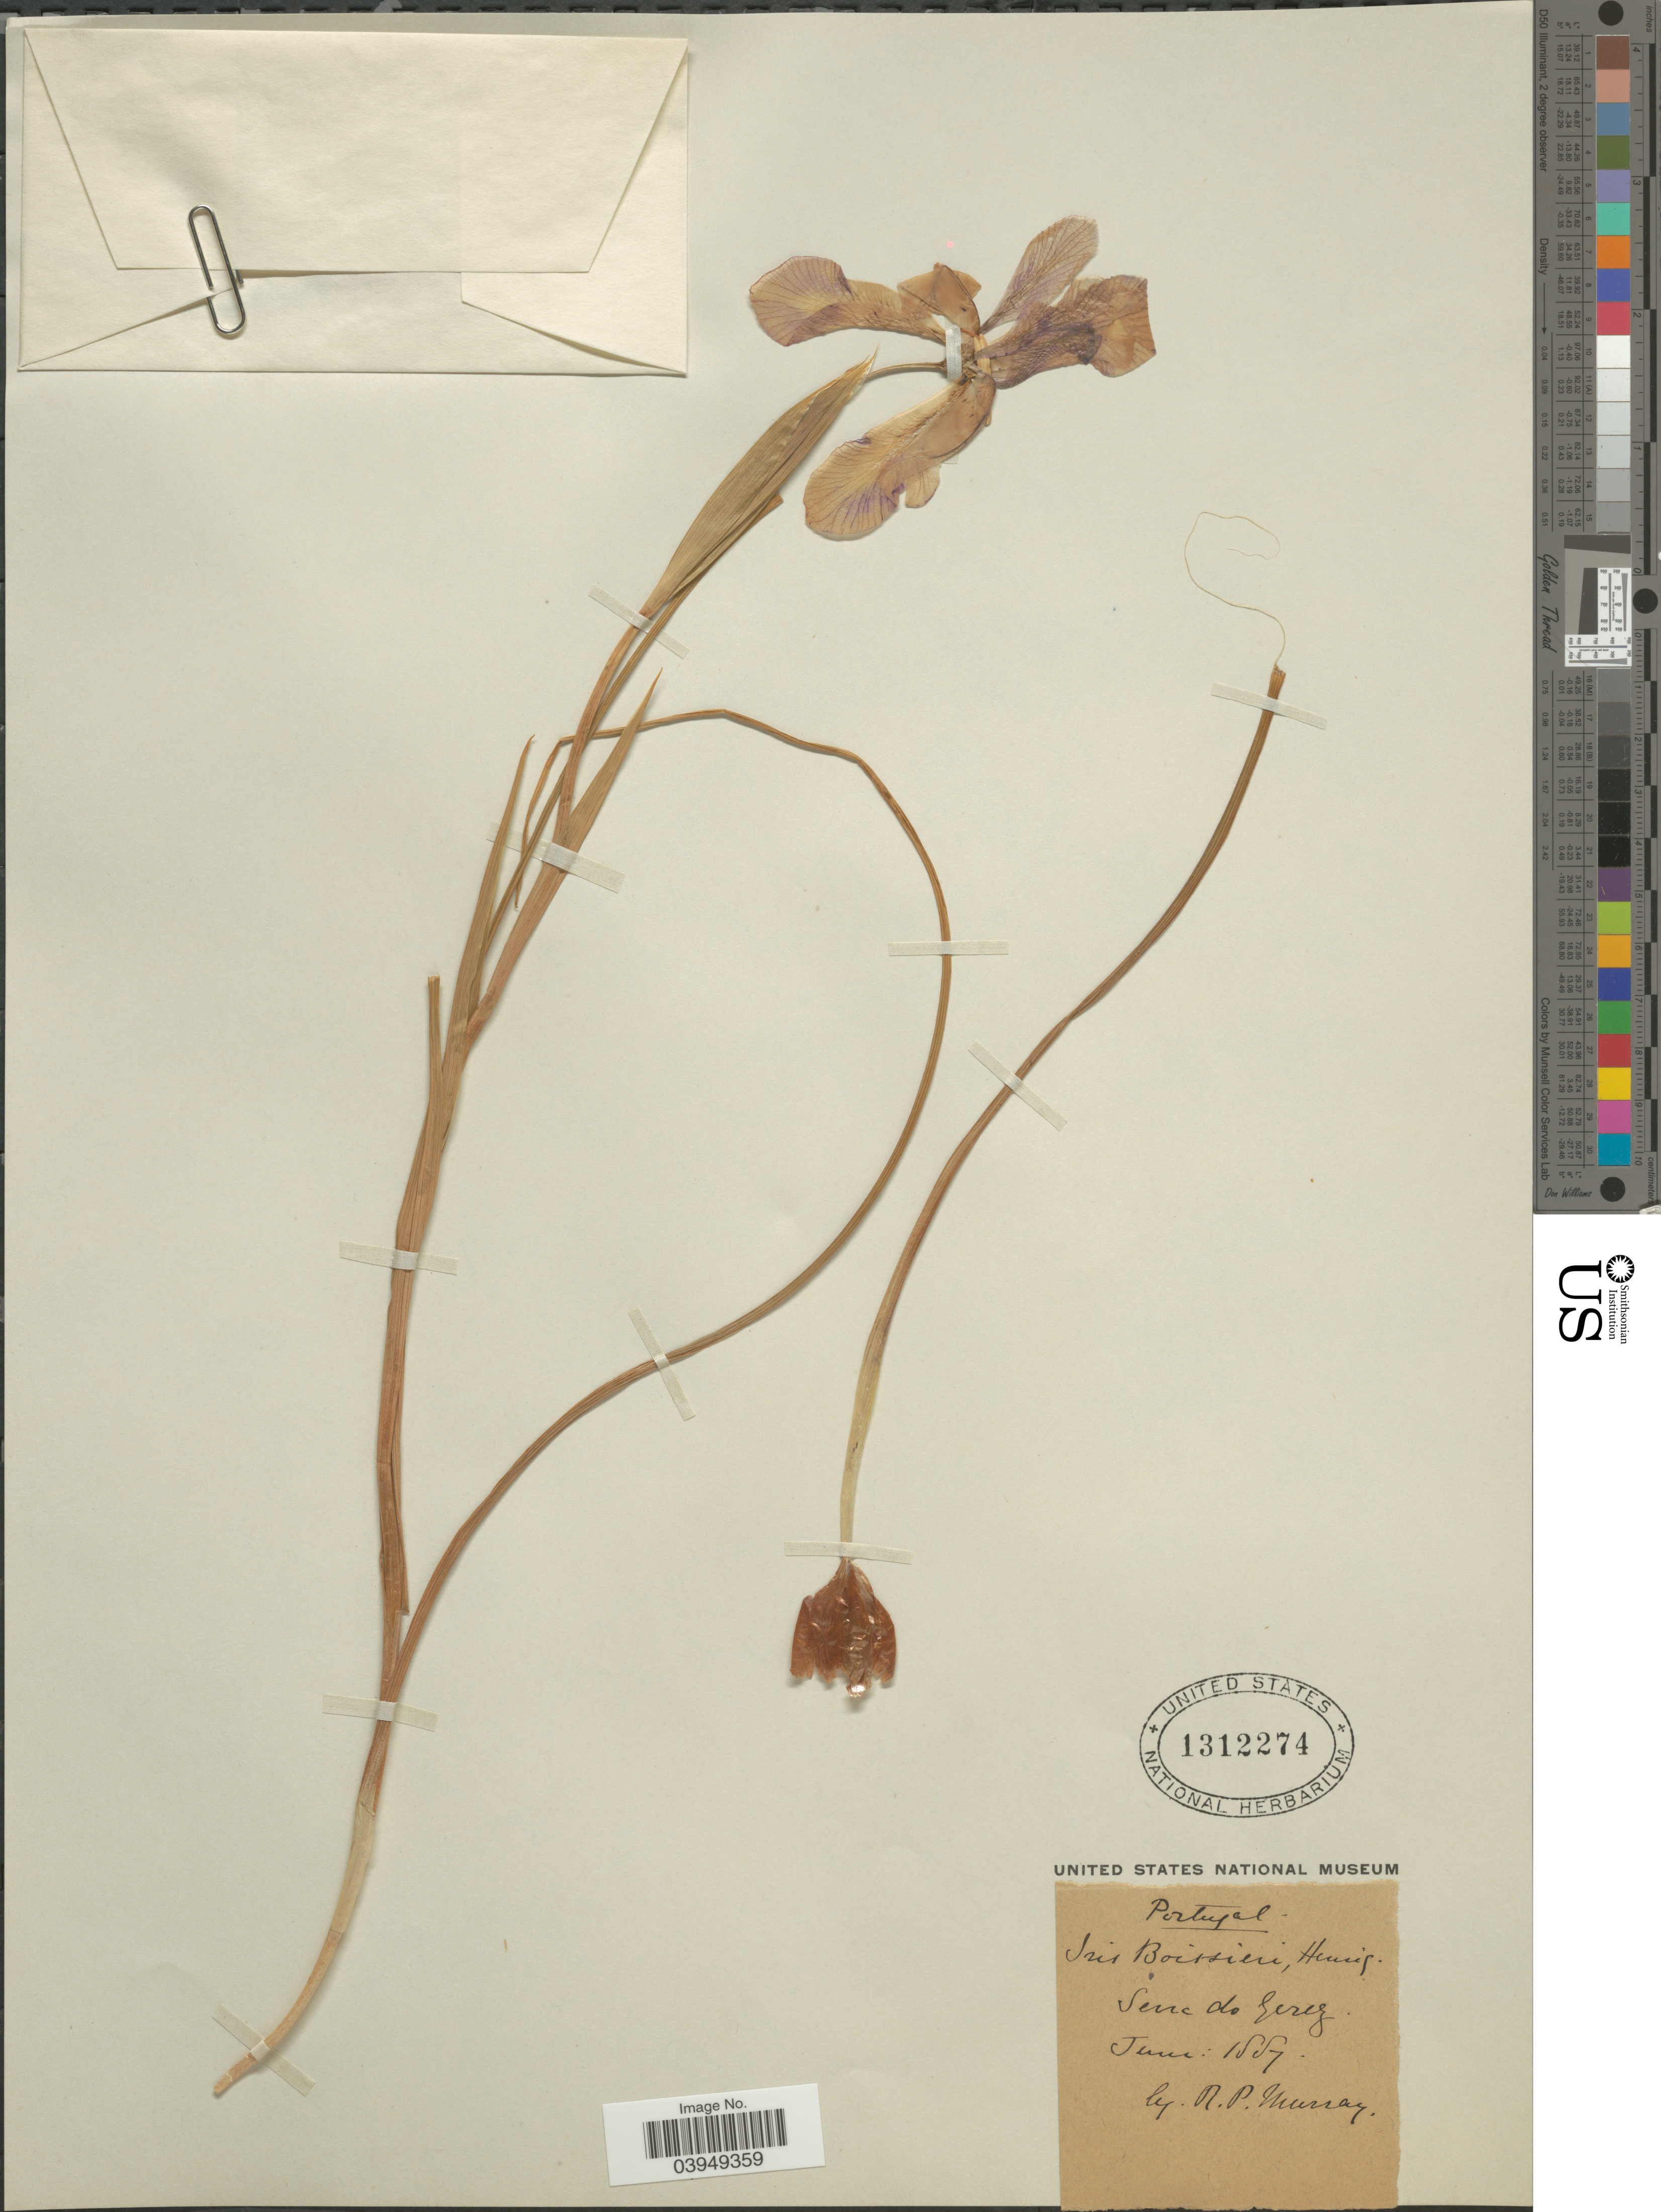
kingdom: Plantae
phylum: Tracheophyta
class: Liliopsida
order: Asparagales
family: Iridaceae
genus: Iris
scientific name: Iris boissieri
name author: Henriq.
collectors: R. P. Murray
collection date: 1887-06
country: Portugal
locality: Serra do Gerez.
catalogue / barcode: US 1312274